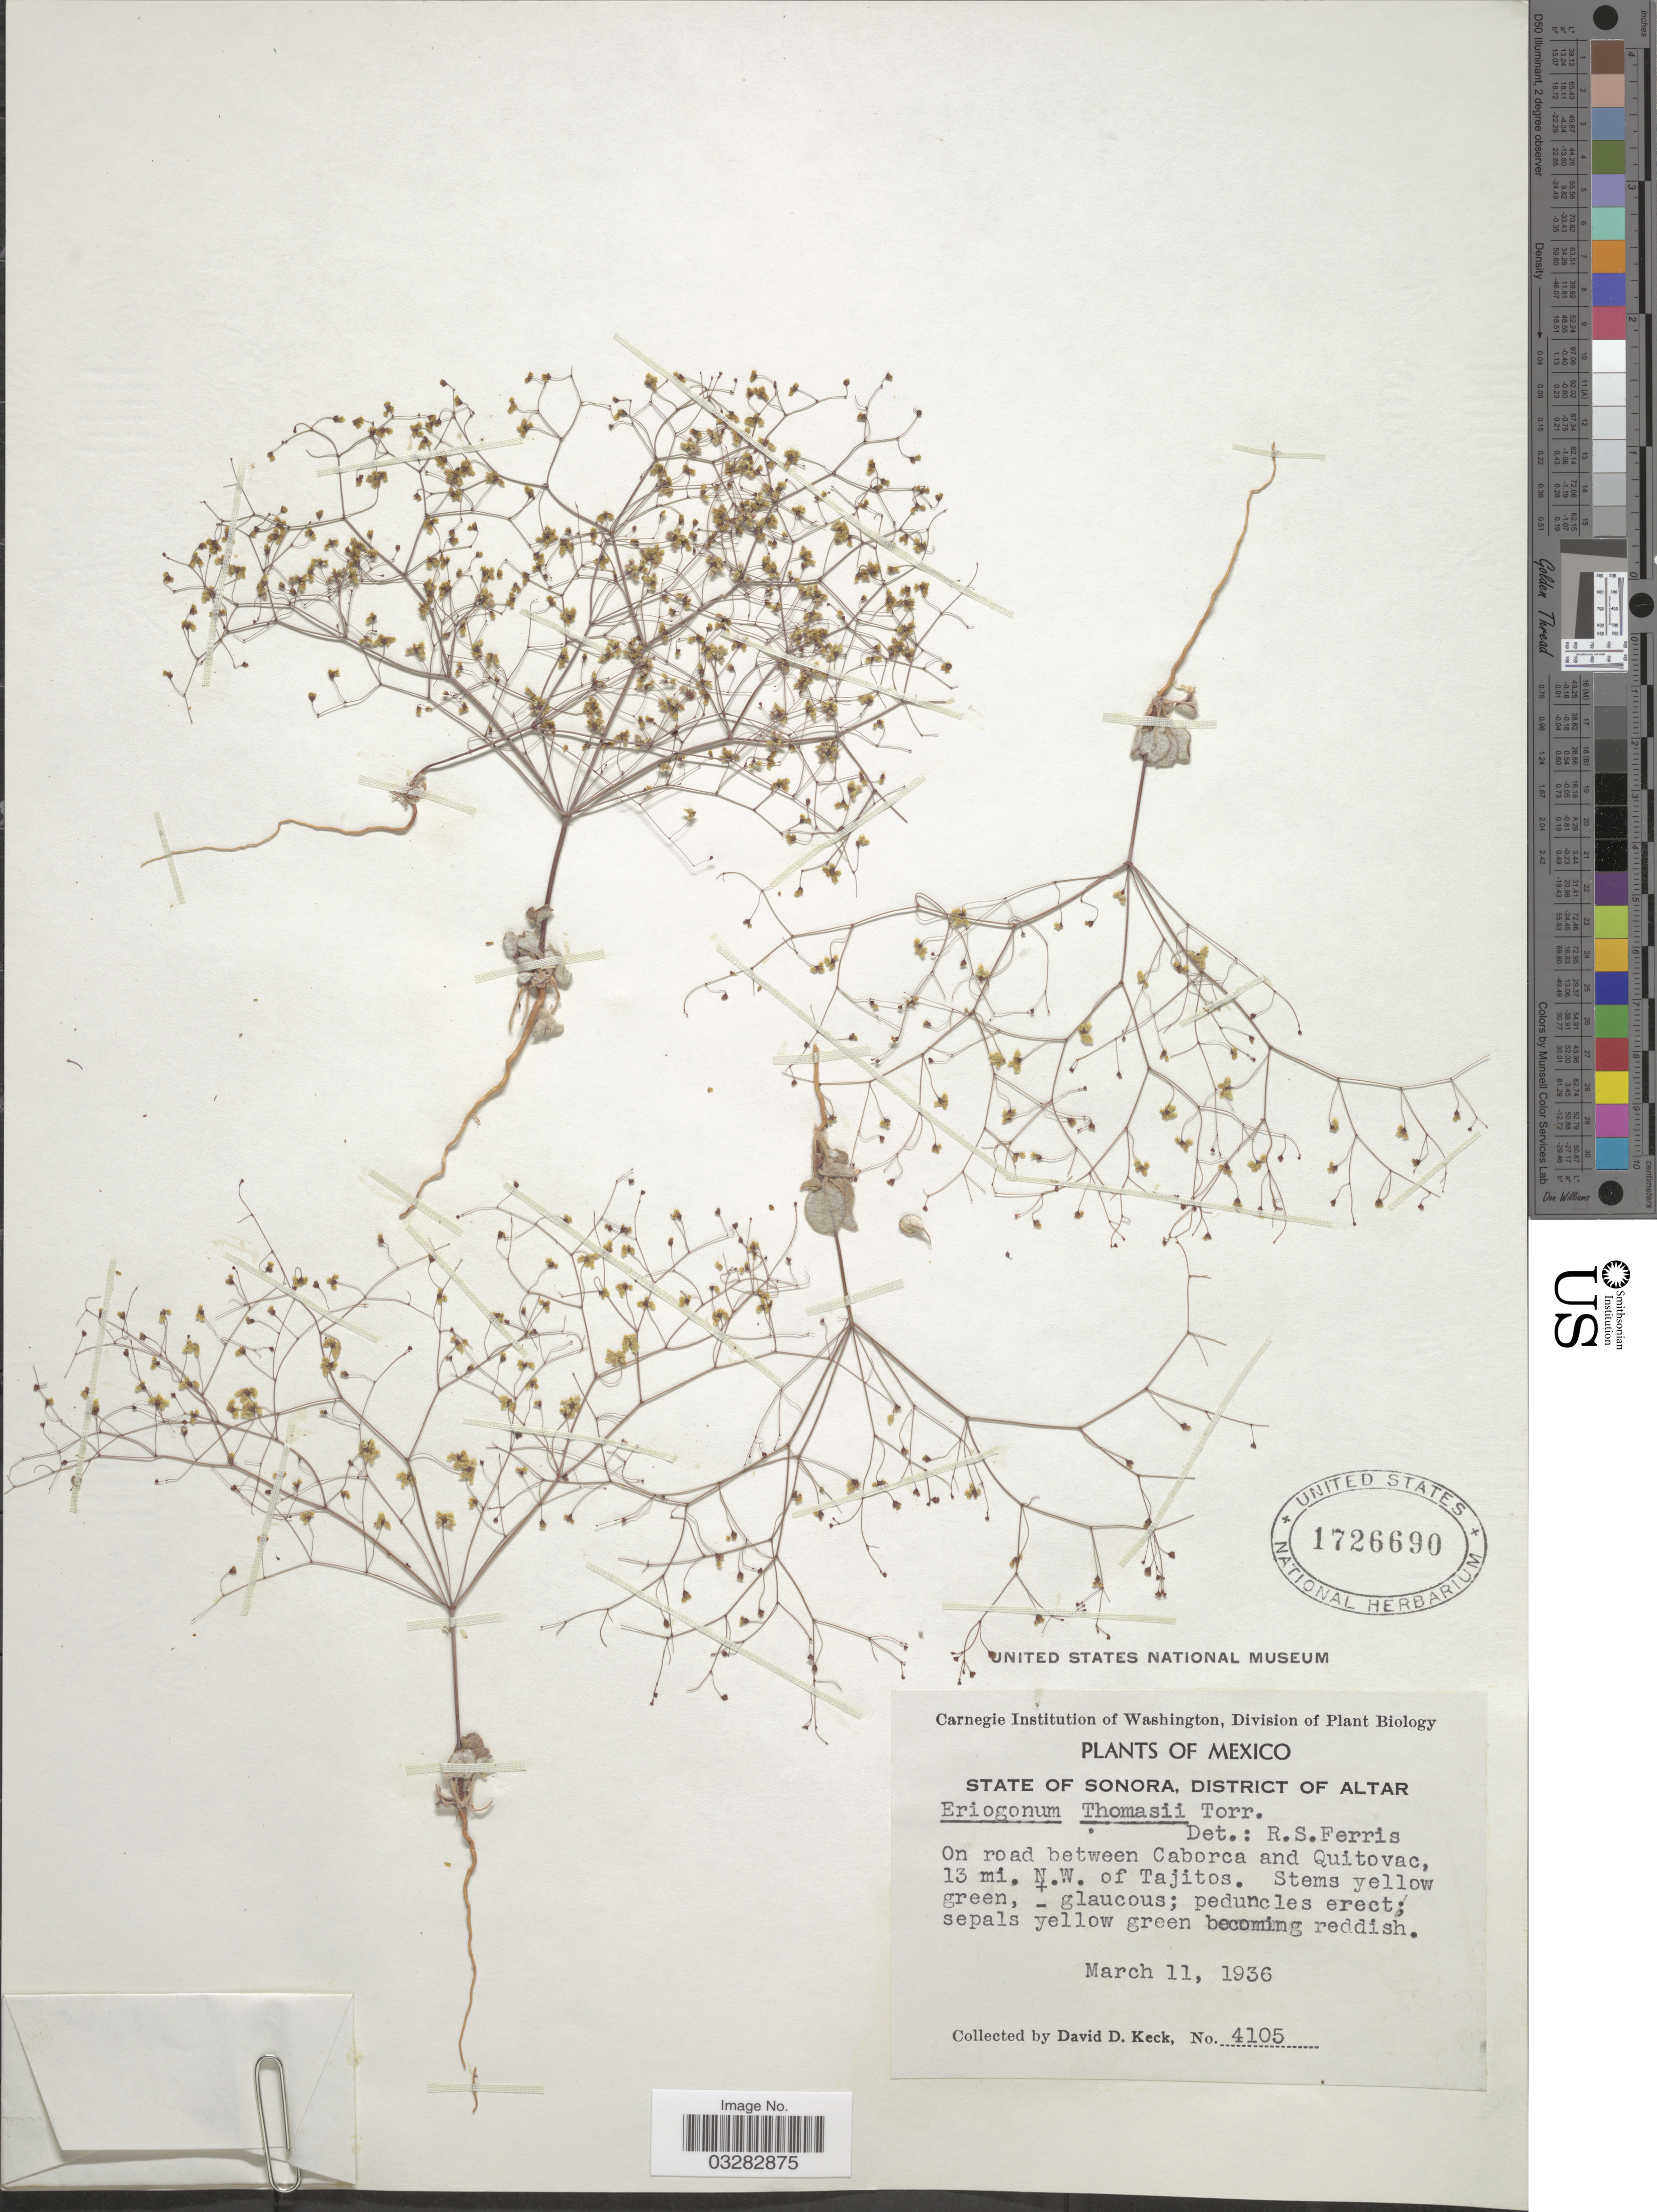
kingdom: Plantae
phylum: Tracheophyta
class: Magnoliopsida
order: Caryophyllales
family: Polygonaceae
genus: Eriogonum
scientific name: Eriogonum thomasii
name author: Torr.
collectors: D. D. Keck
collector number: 4105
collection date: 1936-03-11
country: Mexico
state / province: Sonora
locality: District of Altar. On road between Caborca and Quitovac, 13 mi. N.W. of Tajitos.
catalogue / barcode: US 1726690